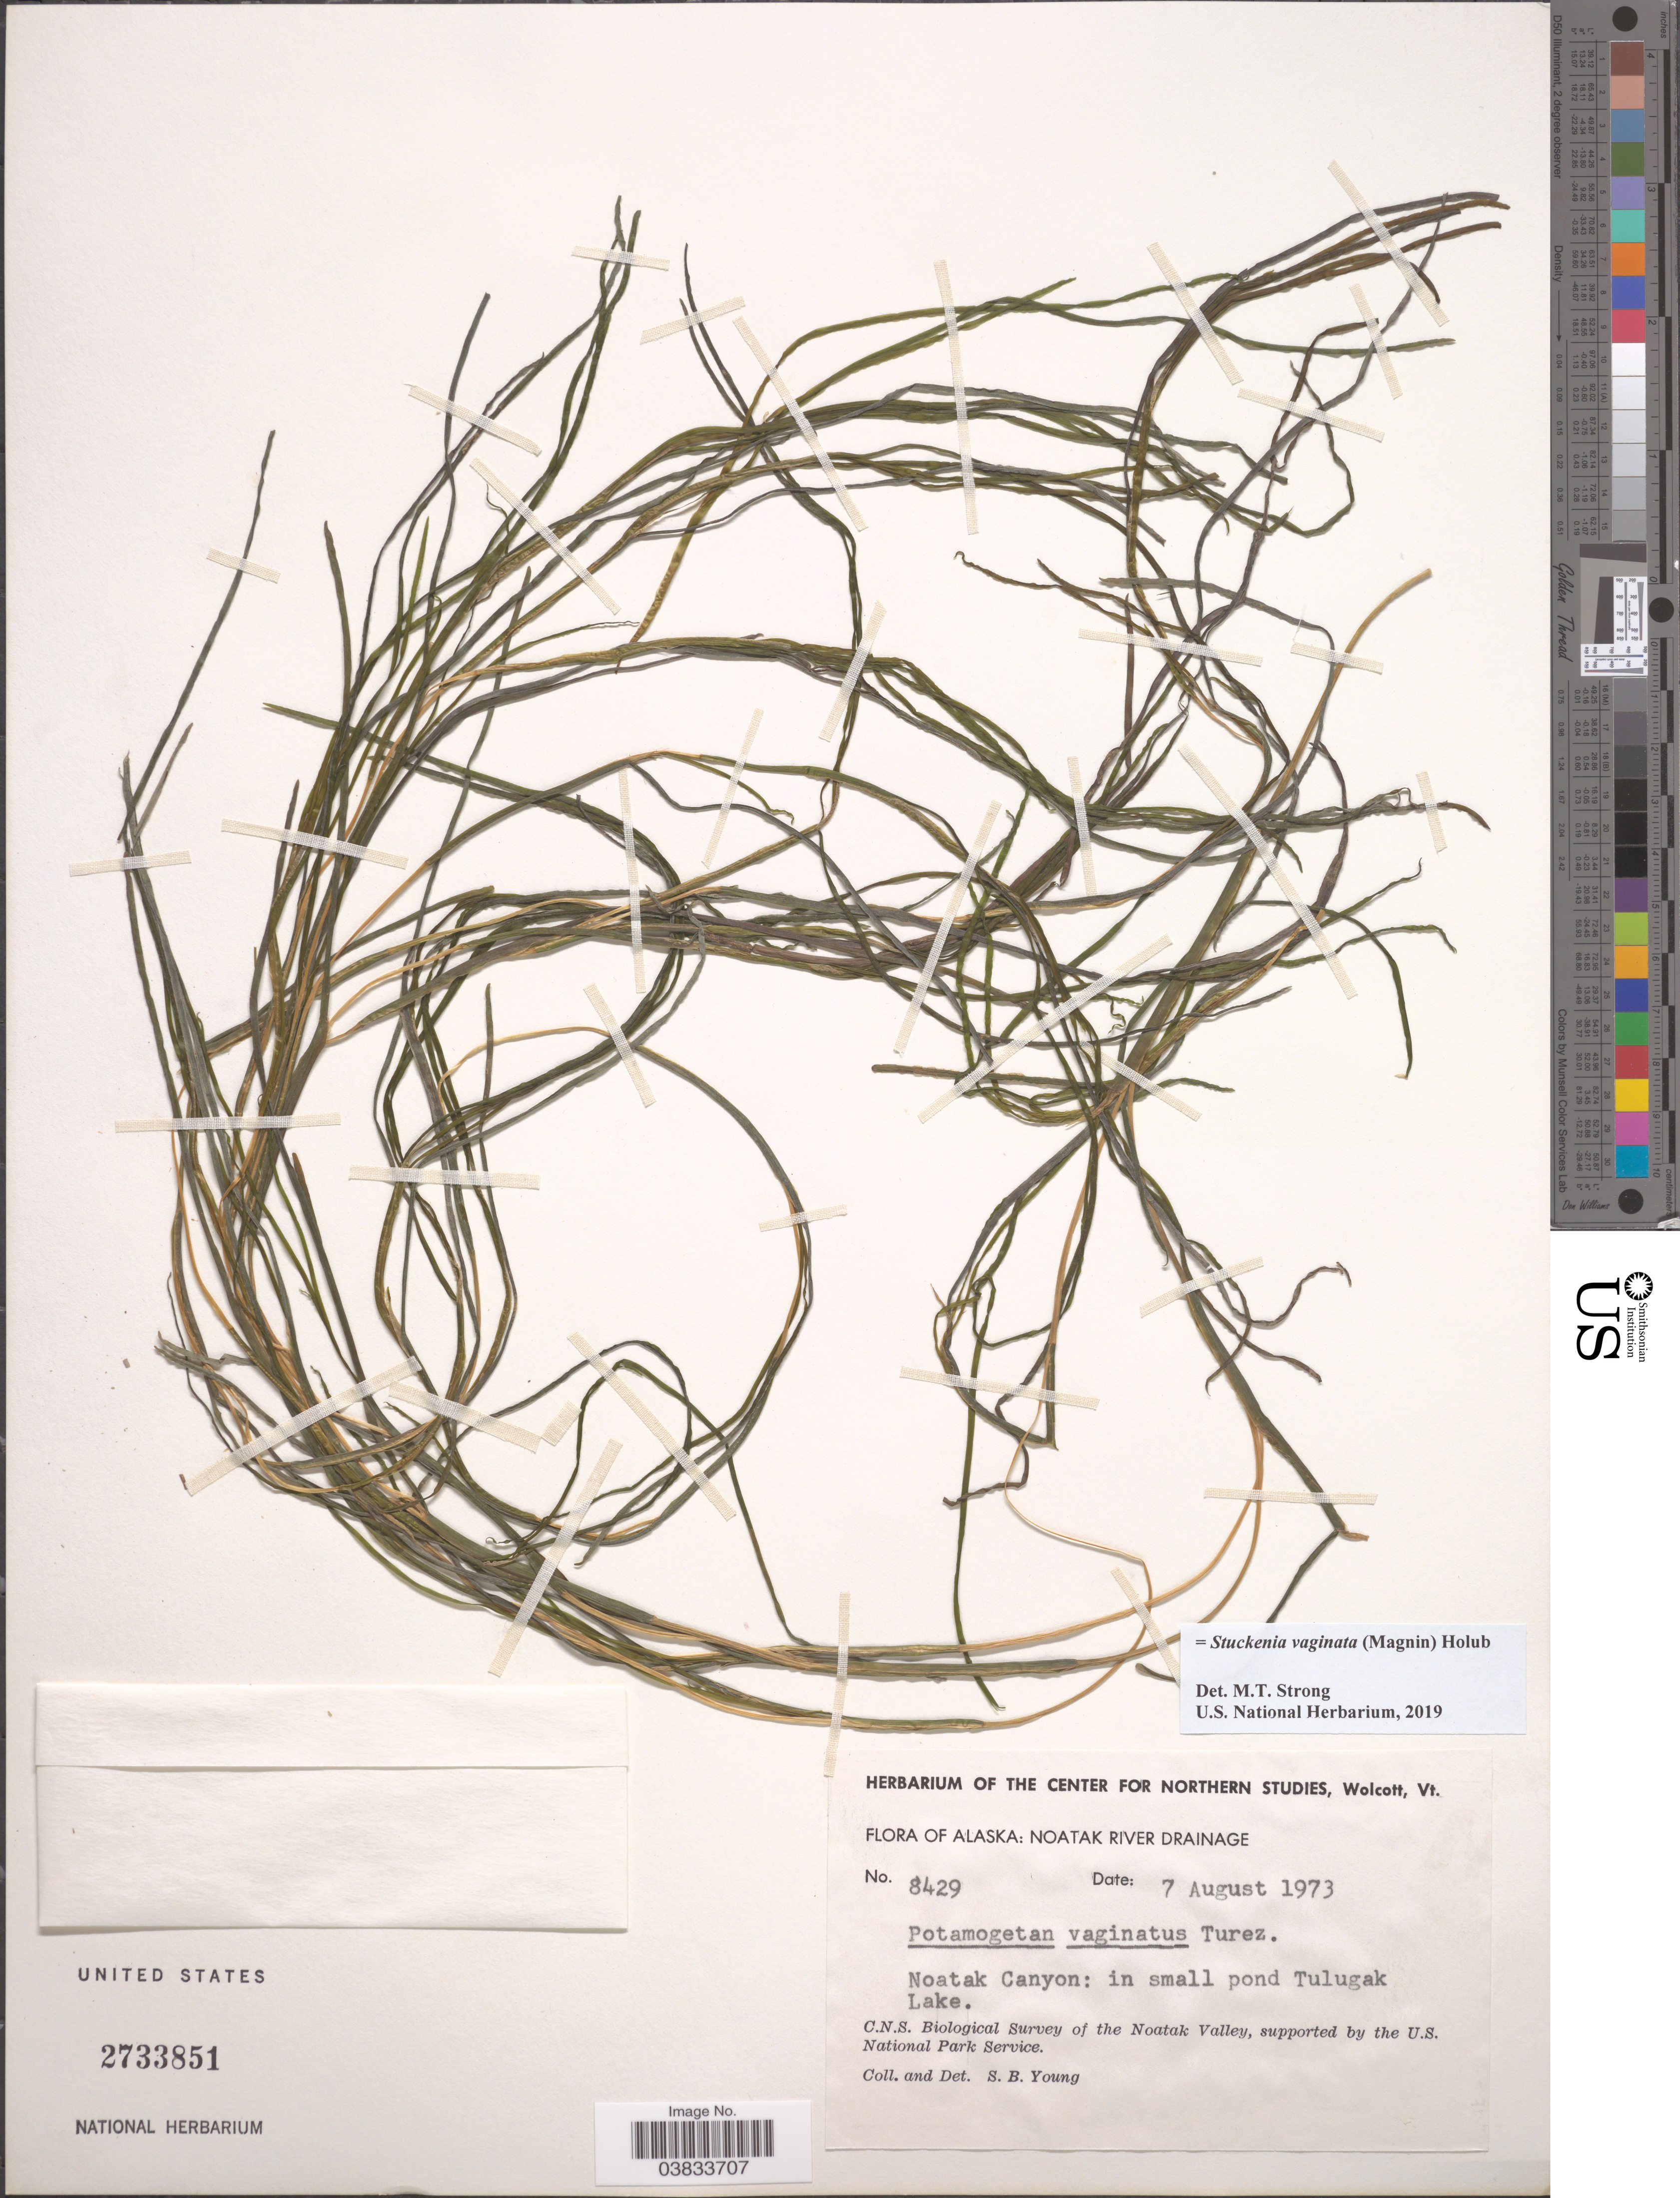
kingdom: Plantae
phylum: Tracheophyta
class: Liliopsida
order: Alismatales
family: Potamogetonaceae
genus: Stuckenia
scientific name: Stuckenia vaginata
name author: (Magnin) Holub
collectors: S. Young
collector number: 8429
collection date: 1973-08-07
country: United States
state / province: Alaska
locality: Noatak River Drainage. Noatak Canyon: in small pond Tulugak Lake.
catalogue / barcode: US 2733851